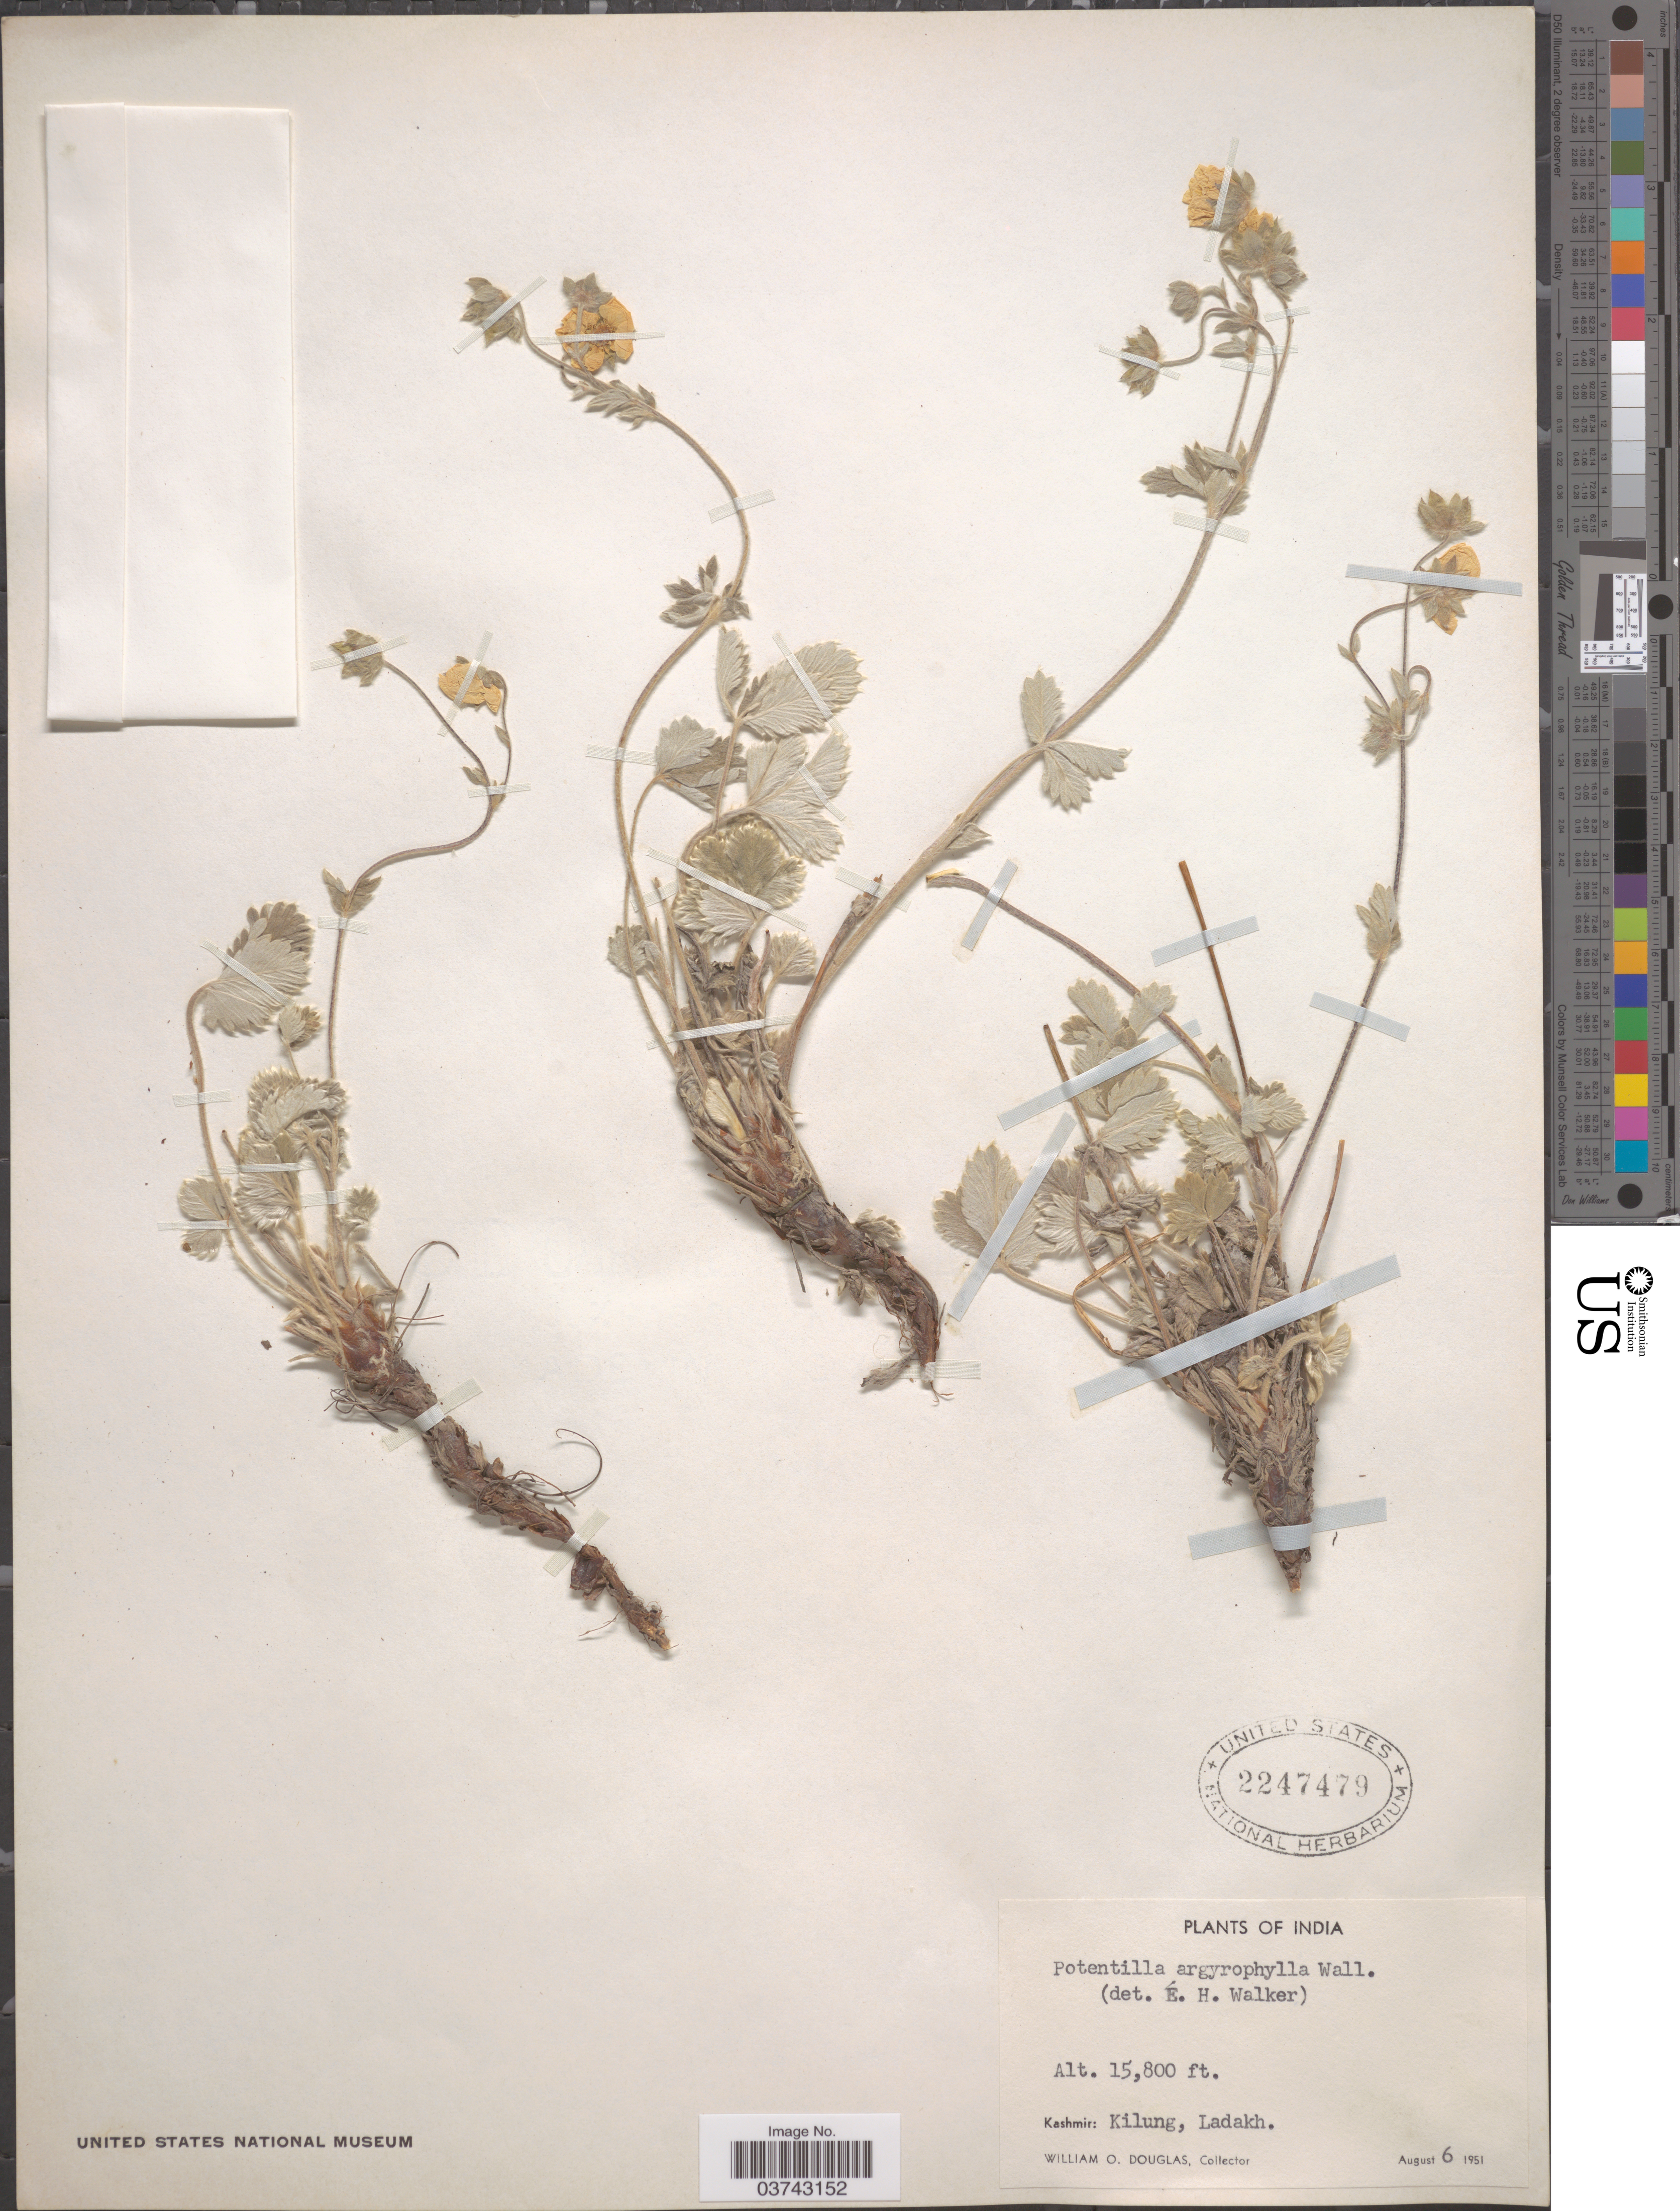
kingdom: Plantae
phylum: Tracheophyta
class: Magnoliopsida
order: Rosales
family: Rosaceae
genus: Potentilla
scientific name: Potentilla argyrophylla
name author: Wall. ex Lehm.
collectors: W. Douglas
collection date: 1951-08-06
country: India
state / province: Jammu and Kashmir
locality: Kashmir: Kilung, Ladakh.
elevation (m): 4816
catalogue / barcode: US 2247479